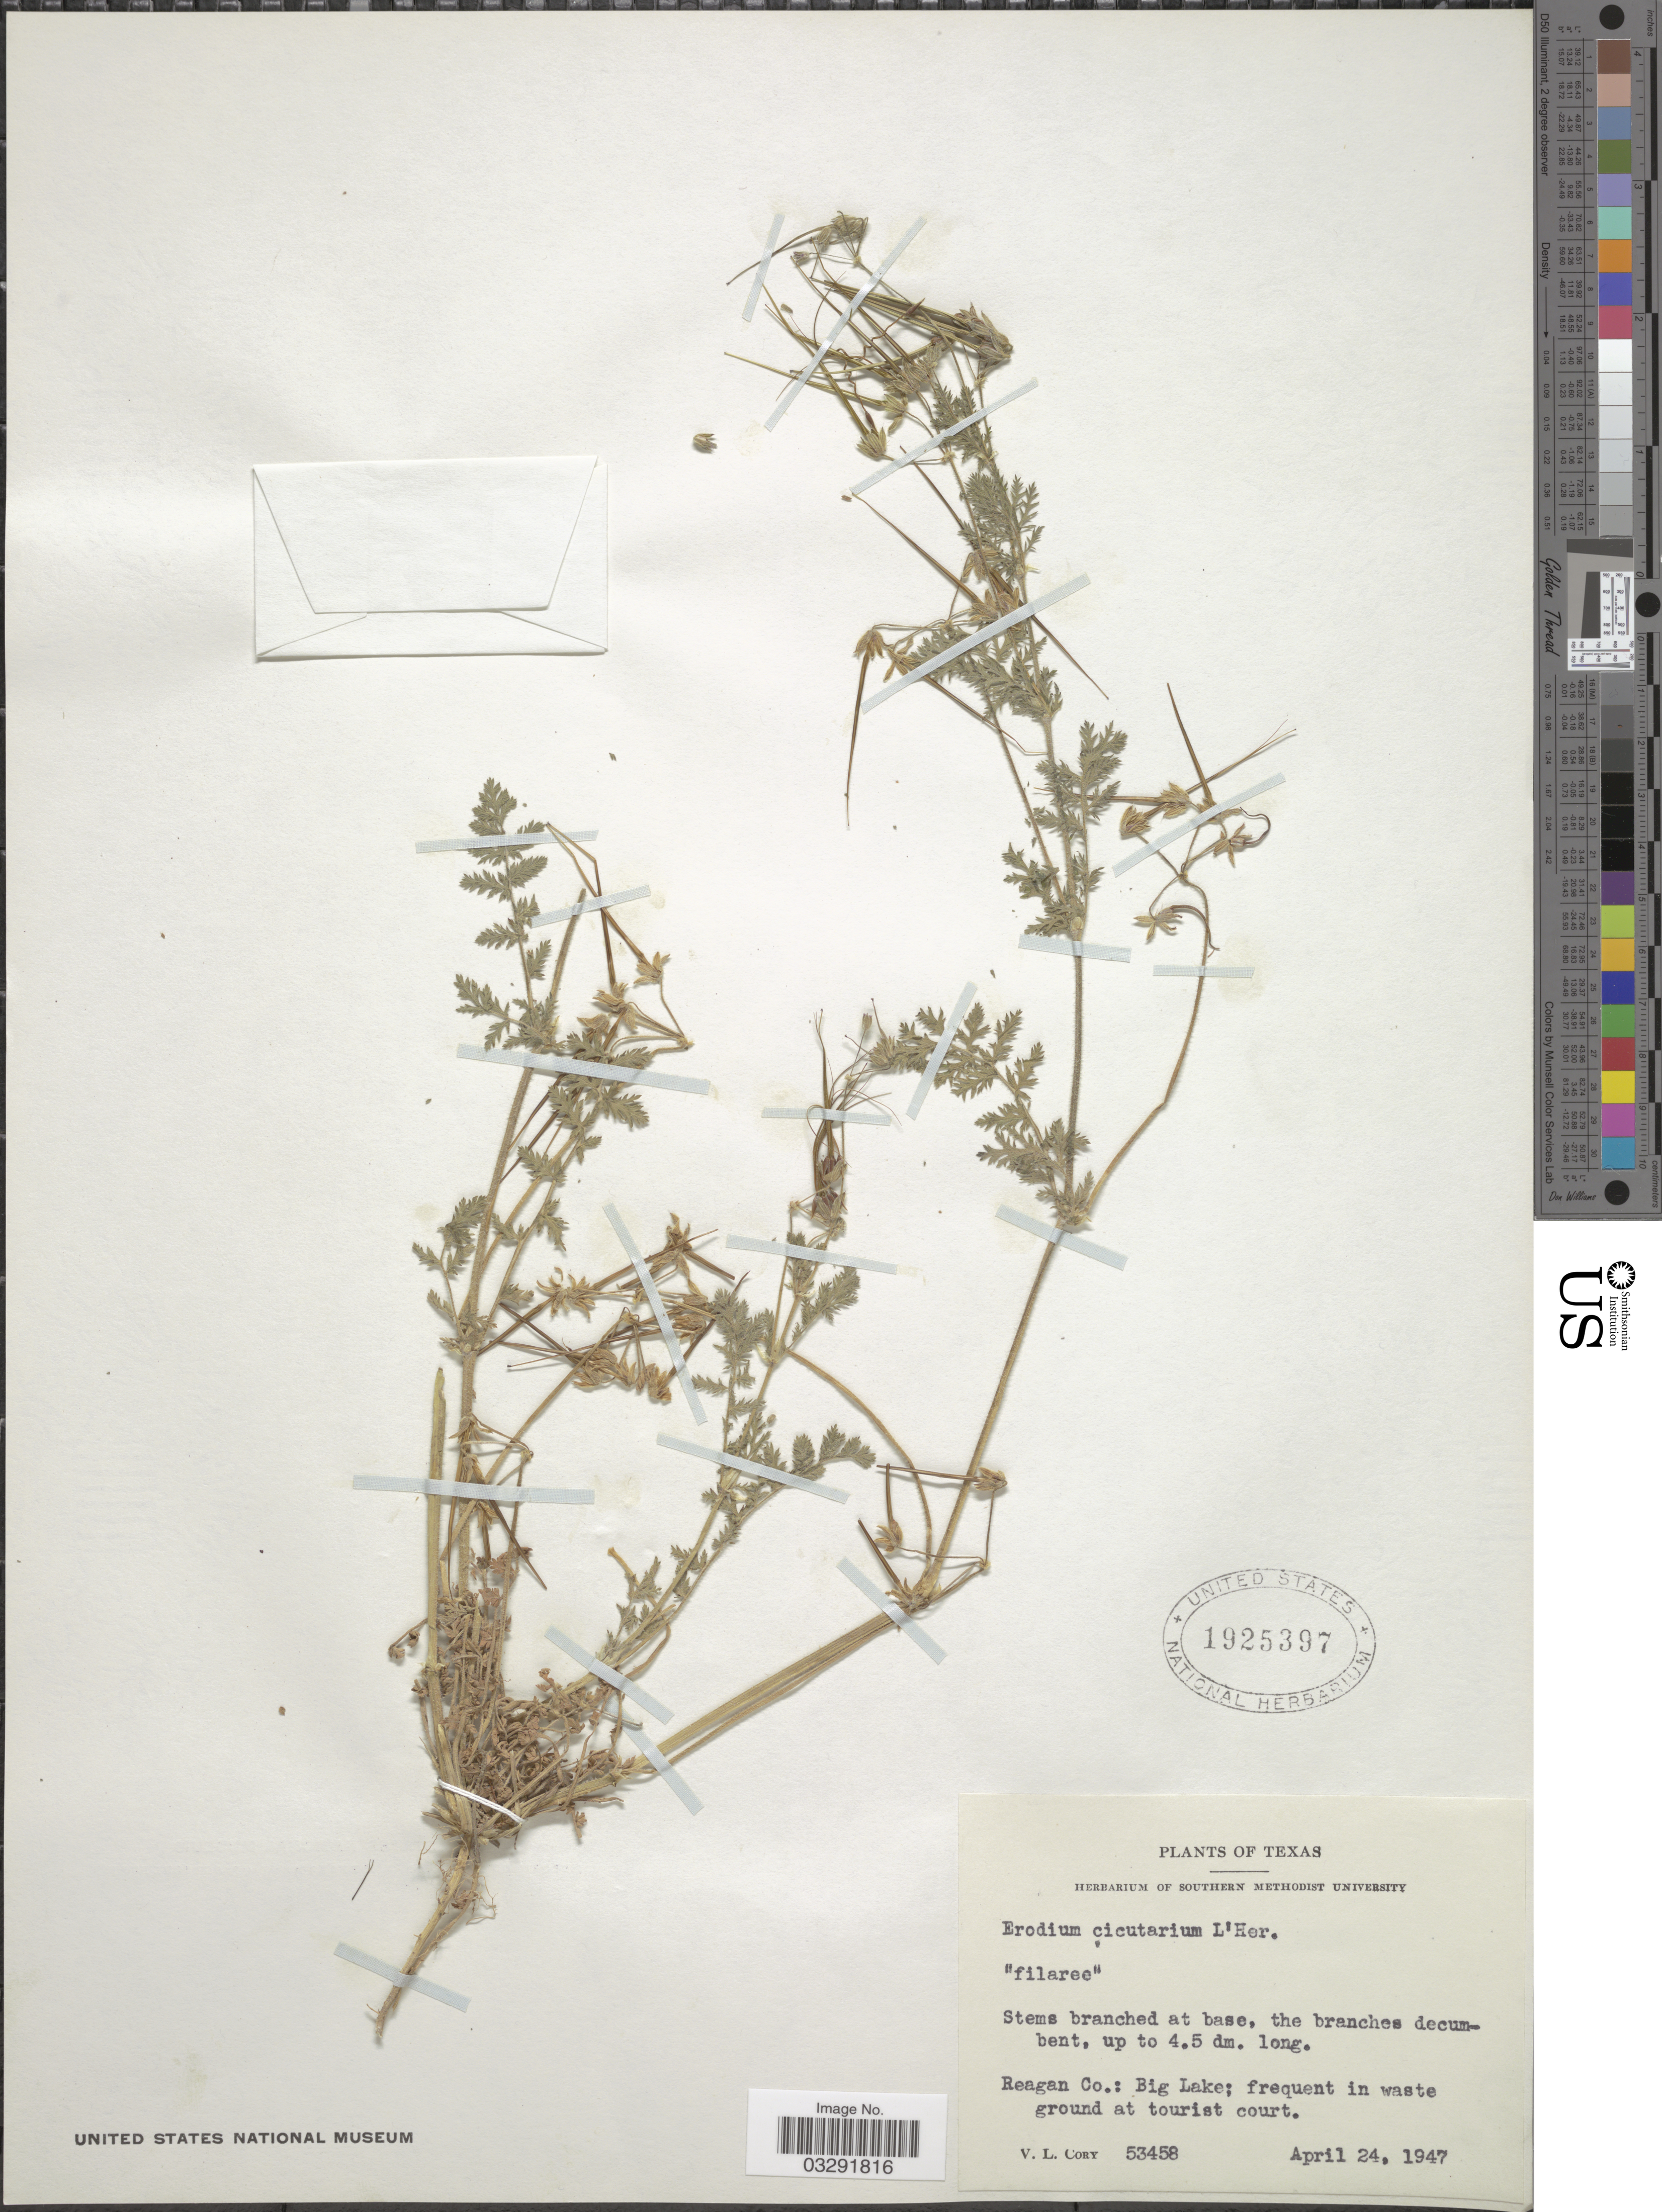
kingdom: Plantae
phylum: Tracheophyta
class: Magnoliopsida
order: Geraniales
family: Geraniaceae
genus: Erodium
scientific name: Erodium cicutarium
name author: (L.) L'Hér.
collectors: V. Cory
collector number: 53458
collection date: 1947-04-24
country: United States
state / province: Texas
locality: Reagen Co.: Big Lake.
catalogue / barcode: US 1925397